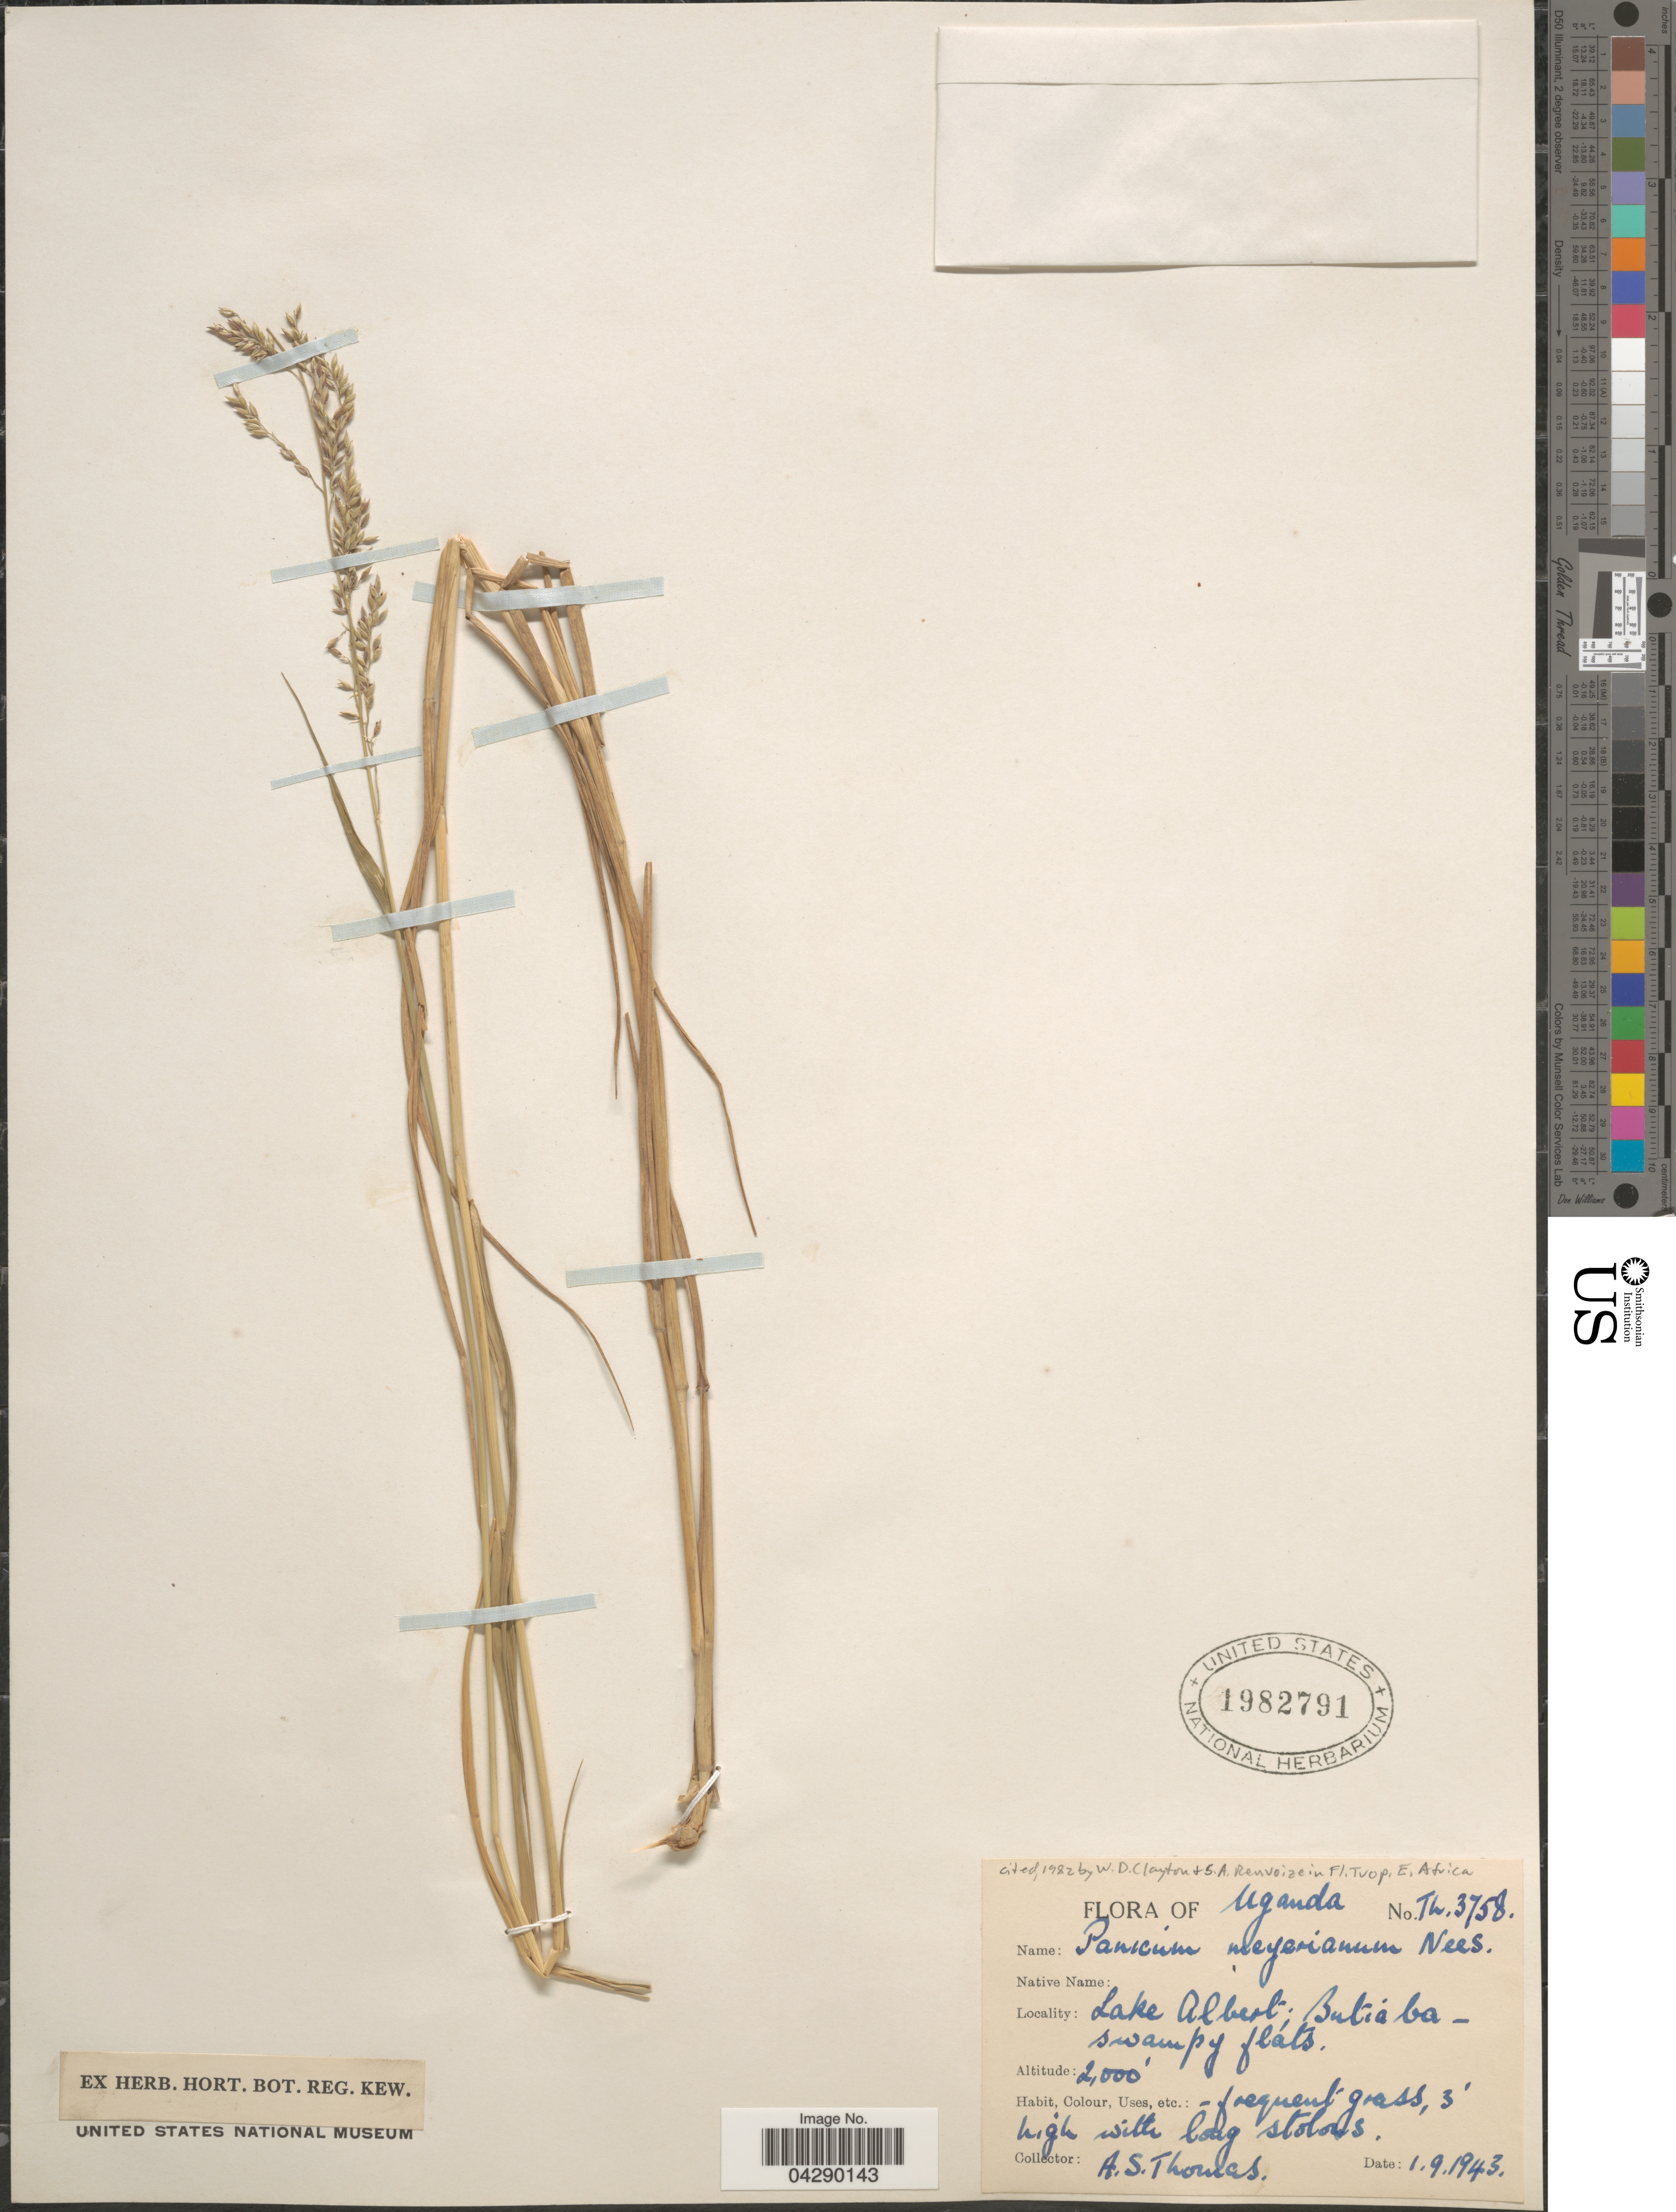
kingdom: Plantae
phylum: Tracheophyta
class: Liliopsida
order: Poales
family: Poaceae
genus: Eriochloa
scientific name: Eriochloa meyeriana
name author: (Nees) Pilg.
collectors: A. Thomas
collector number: Th.3758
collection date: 1943-09-01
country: Uganda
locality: Lake Albert; Butiaba - swampy flats.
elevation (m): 610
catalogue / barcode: US 1982791